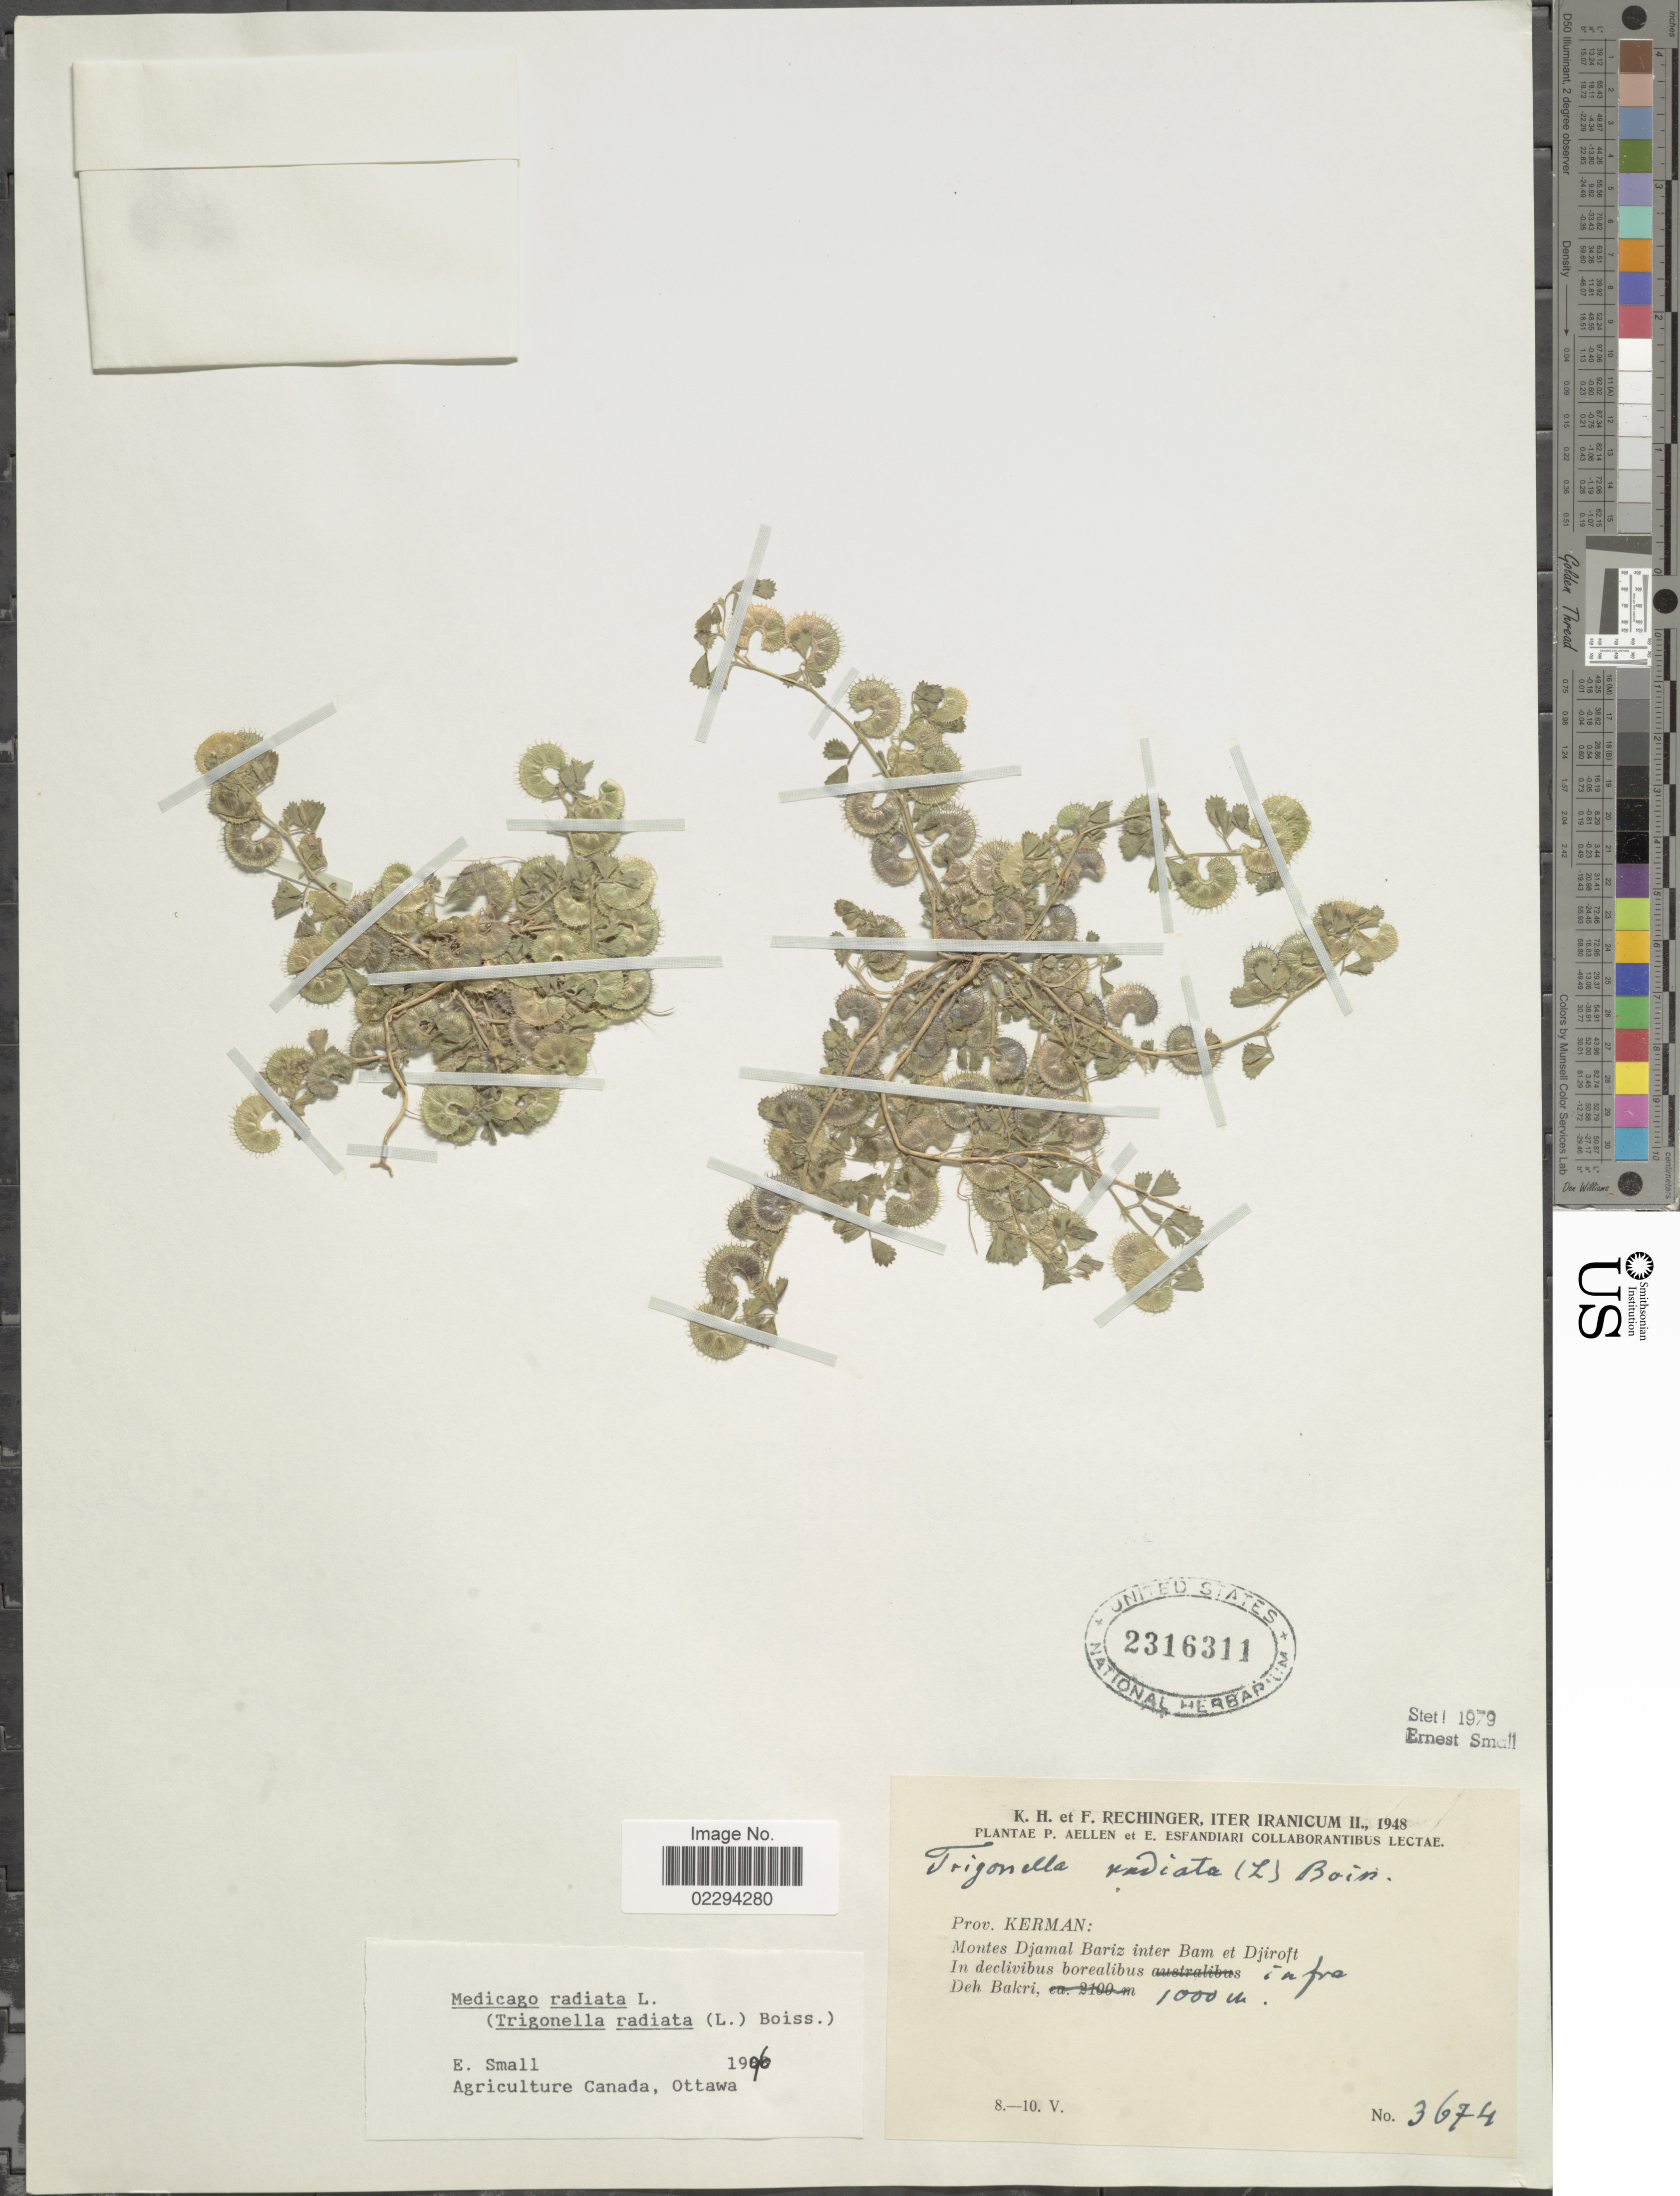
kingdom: Plantae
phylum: Tracheophyta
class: Magnoliopsida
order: Fabales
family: Fabaceae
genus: Medicago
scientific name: Medicago radiata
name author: L.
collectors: K. H. Rechinger, F. Rechinger, P. Aellen & E. Esfandiari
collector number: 3674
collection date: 1948-05-08/1948-05-10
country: Iran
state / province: Kerman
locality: Montes Djamal Bariz inter Bam et Djiroft, in declivibus borealibus infra [interpreted] Deh Bakri.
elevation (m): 1000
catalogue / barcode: US 2316311